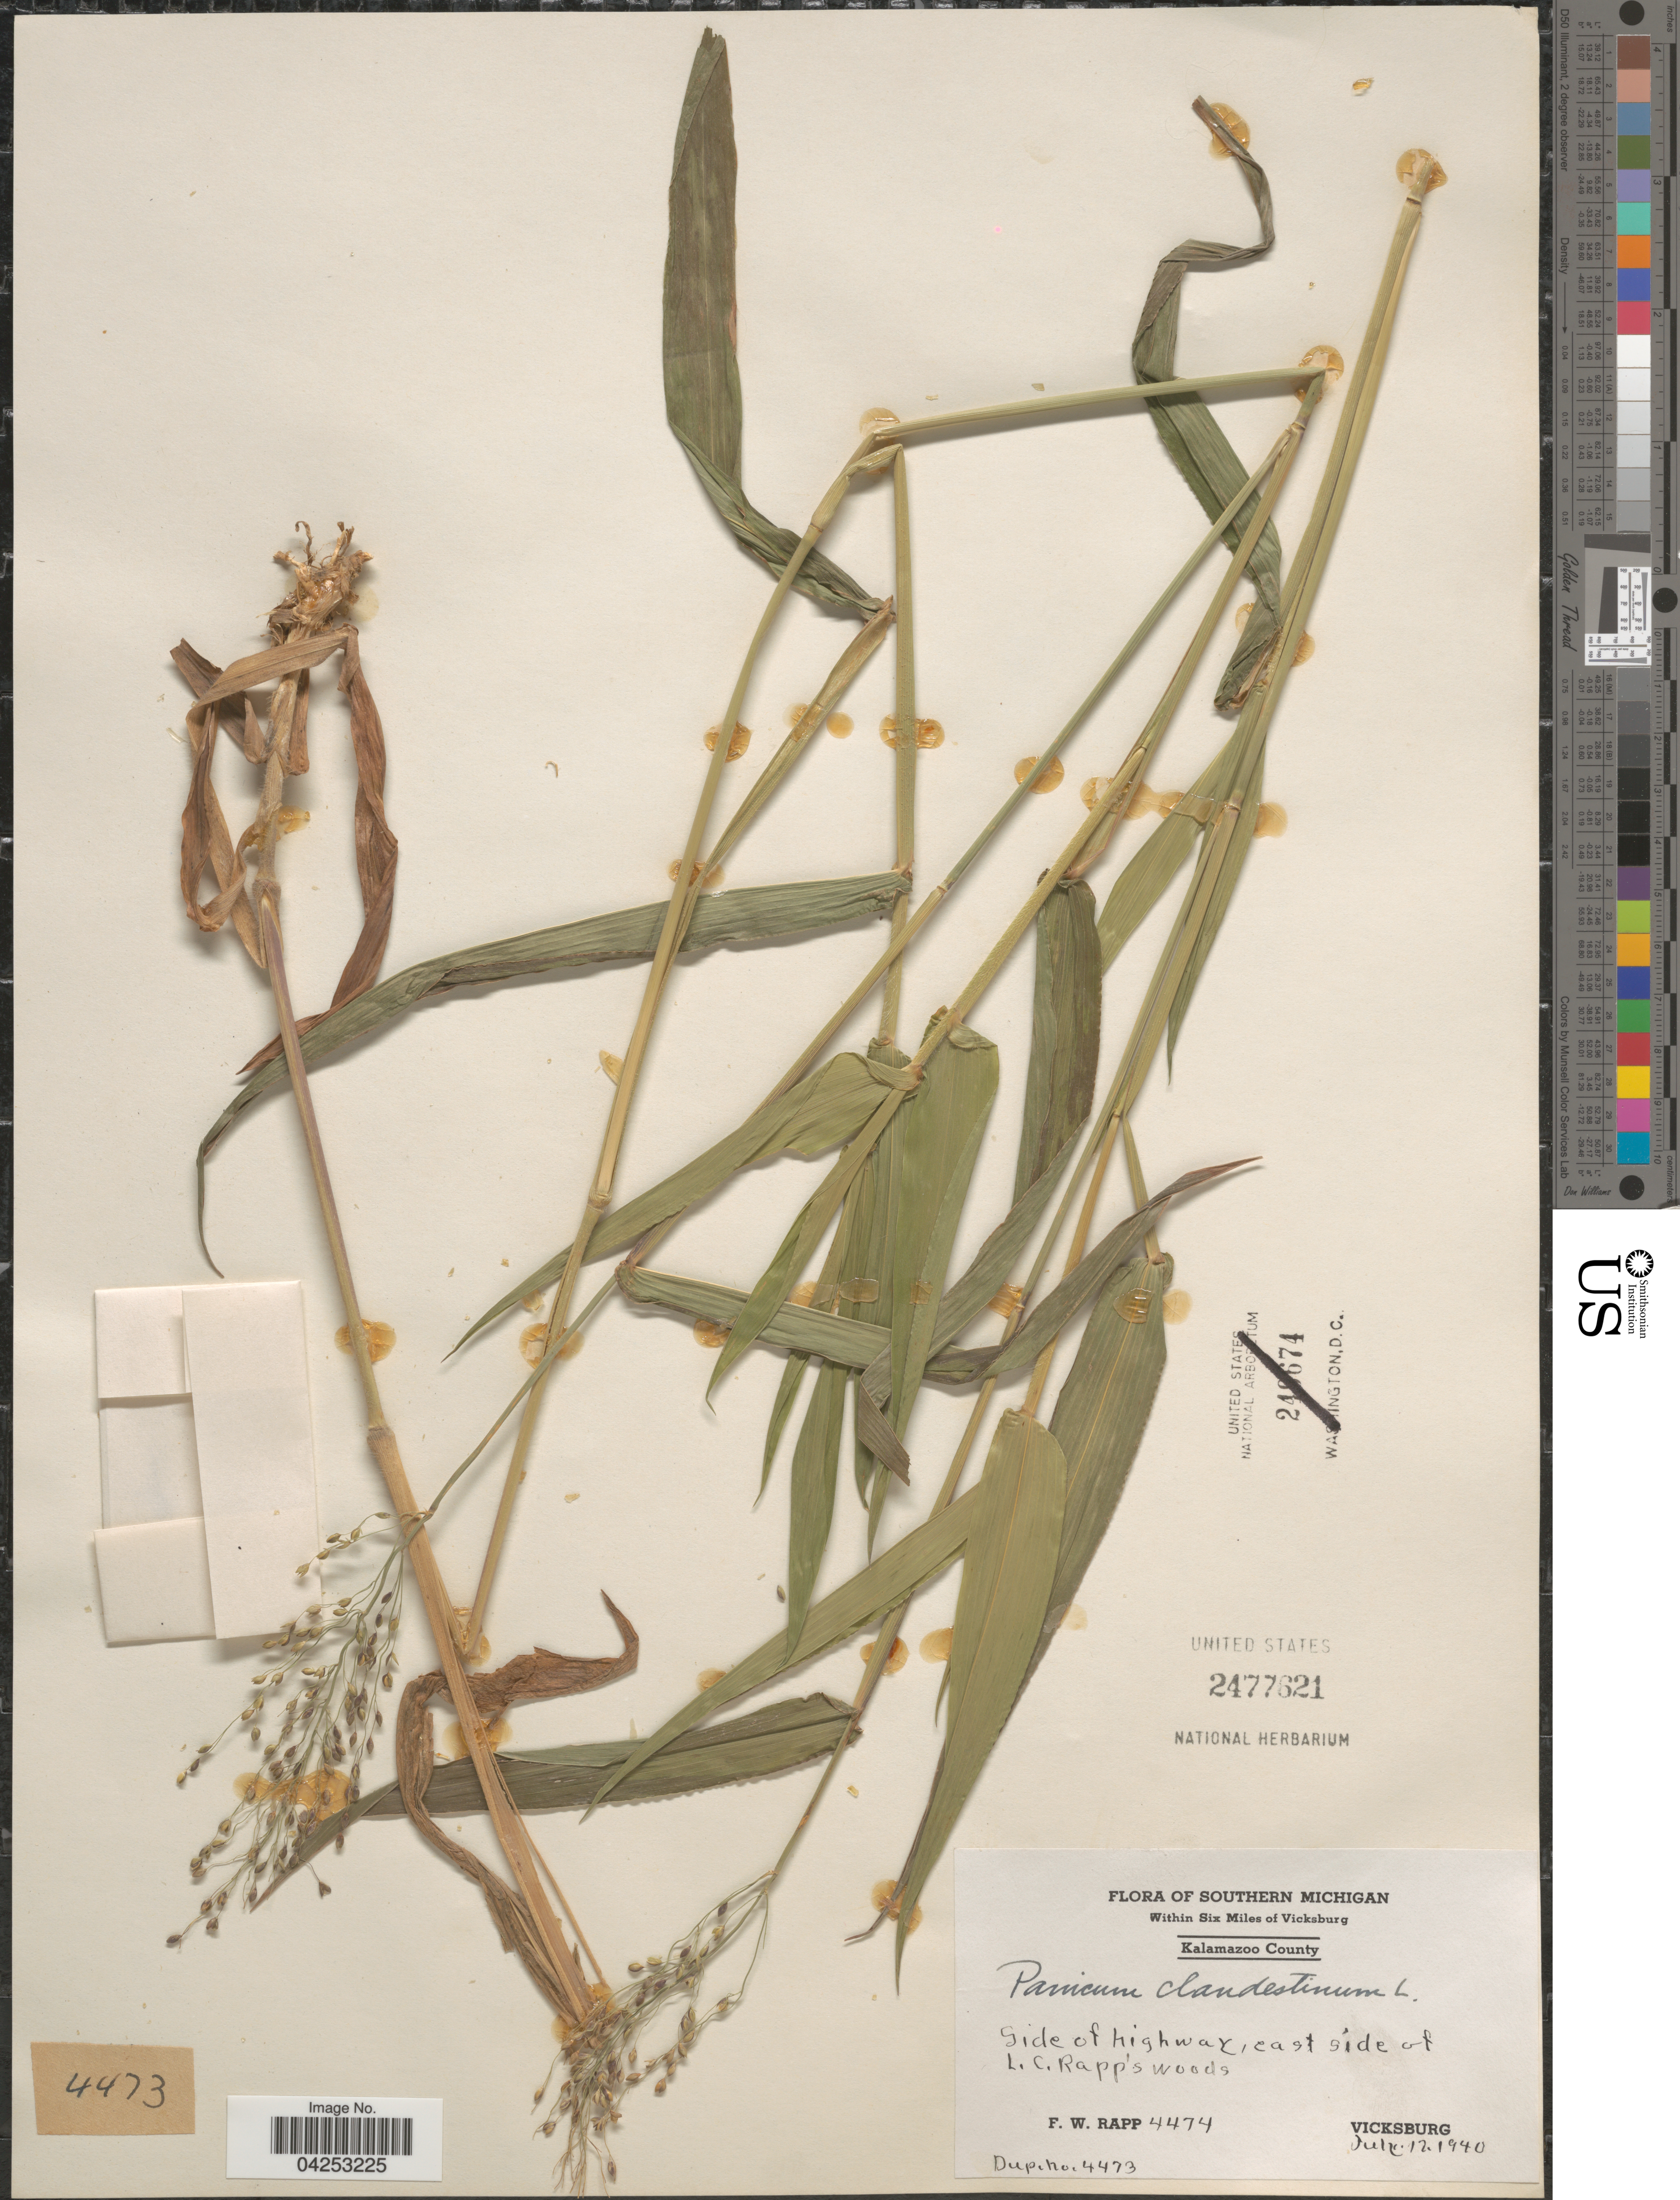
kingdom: Plantae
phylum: Tracheophyta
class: Liliopsida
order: Poales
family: Poaceae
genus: Dichanthelium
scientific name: Dichanthelium clandestinum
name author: (L.) Gould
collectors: F. Rapp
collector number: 4474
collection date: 1940-08-12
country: United States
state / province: Michigan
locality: Southern Michigan. Within Six Miles of Vicksburg. Kalamazoo County. Side of highway, east side of L. C. Rapp's woods. Vicksburg.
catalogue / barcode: US 2477621